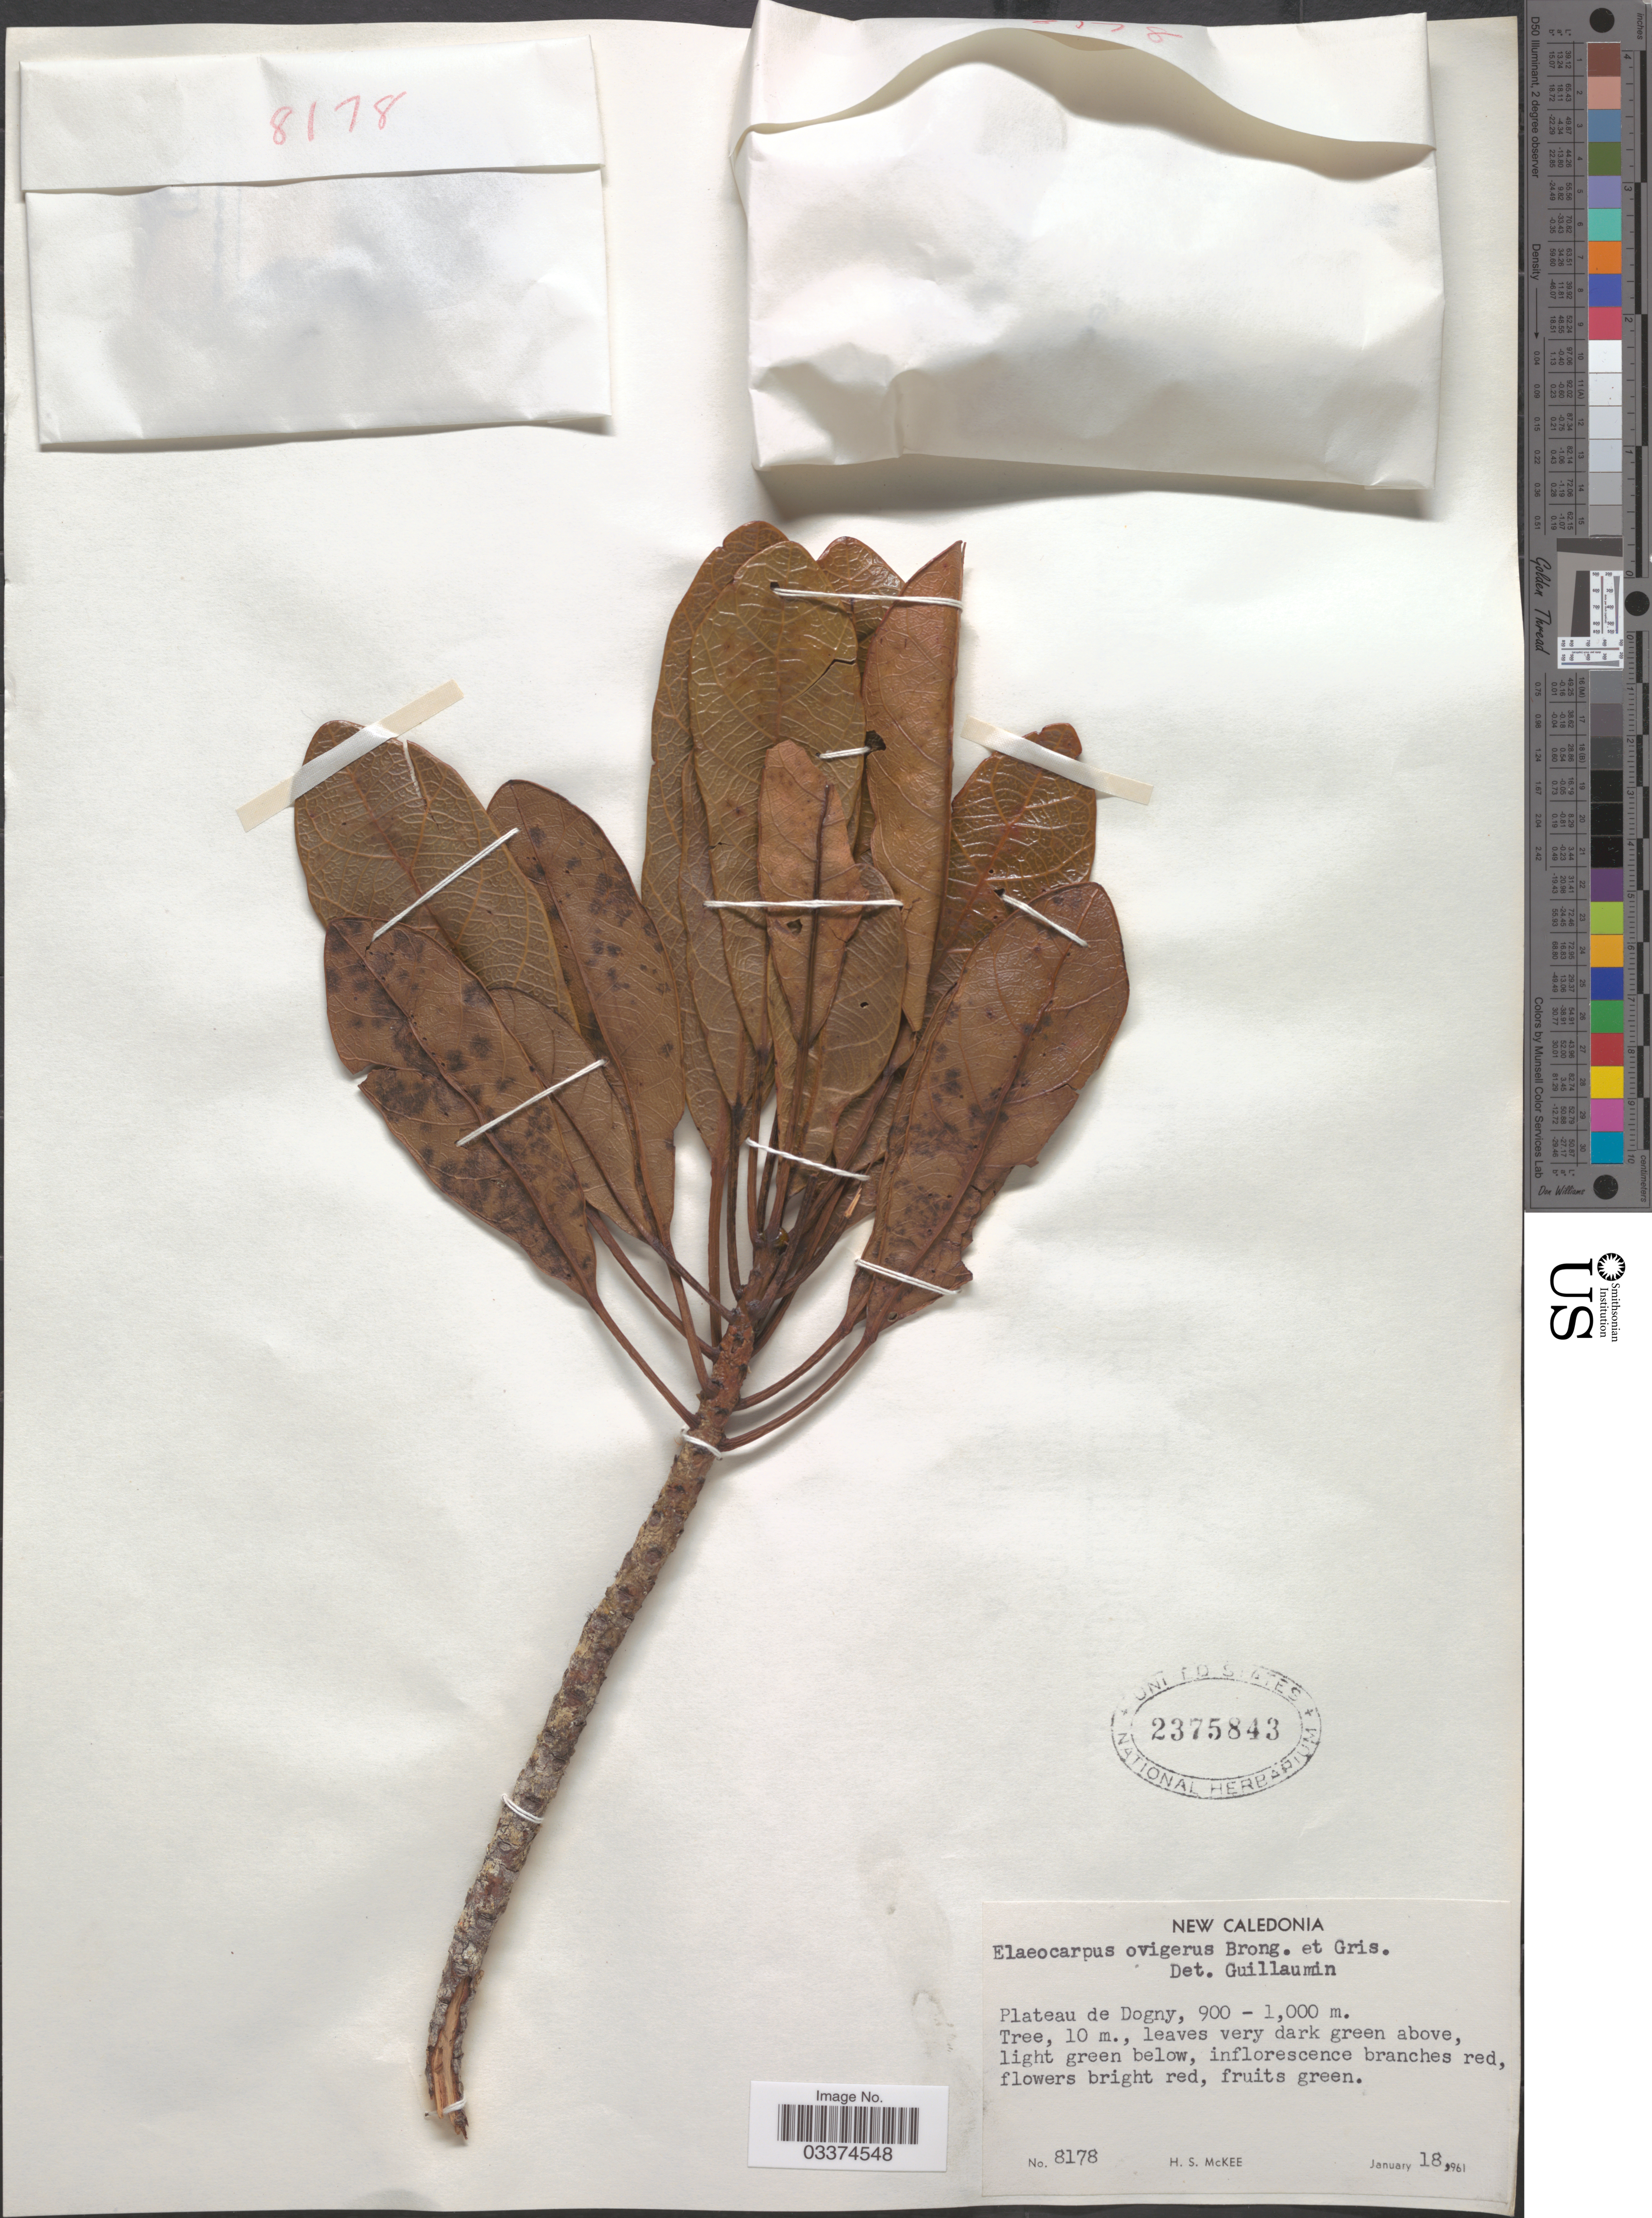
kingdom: Plantae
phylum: Tracheophyta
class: Magnoliopsida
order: Oxalidales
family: Elaeocarpaceae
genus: Elaeocarpus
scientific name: Elaeocarpus ovigerus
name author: Brongn. & Gris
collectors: H. S. McKee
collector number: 8178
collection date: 1961-01-18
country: New Caledonia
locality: Plateau de Dogny.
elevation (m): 900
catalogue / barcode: US 2375843